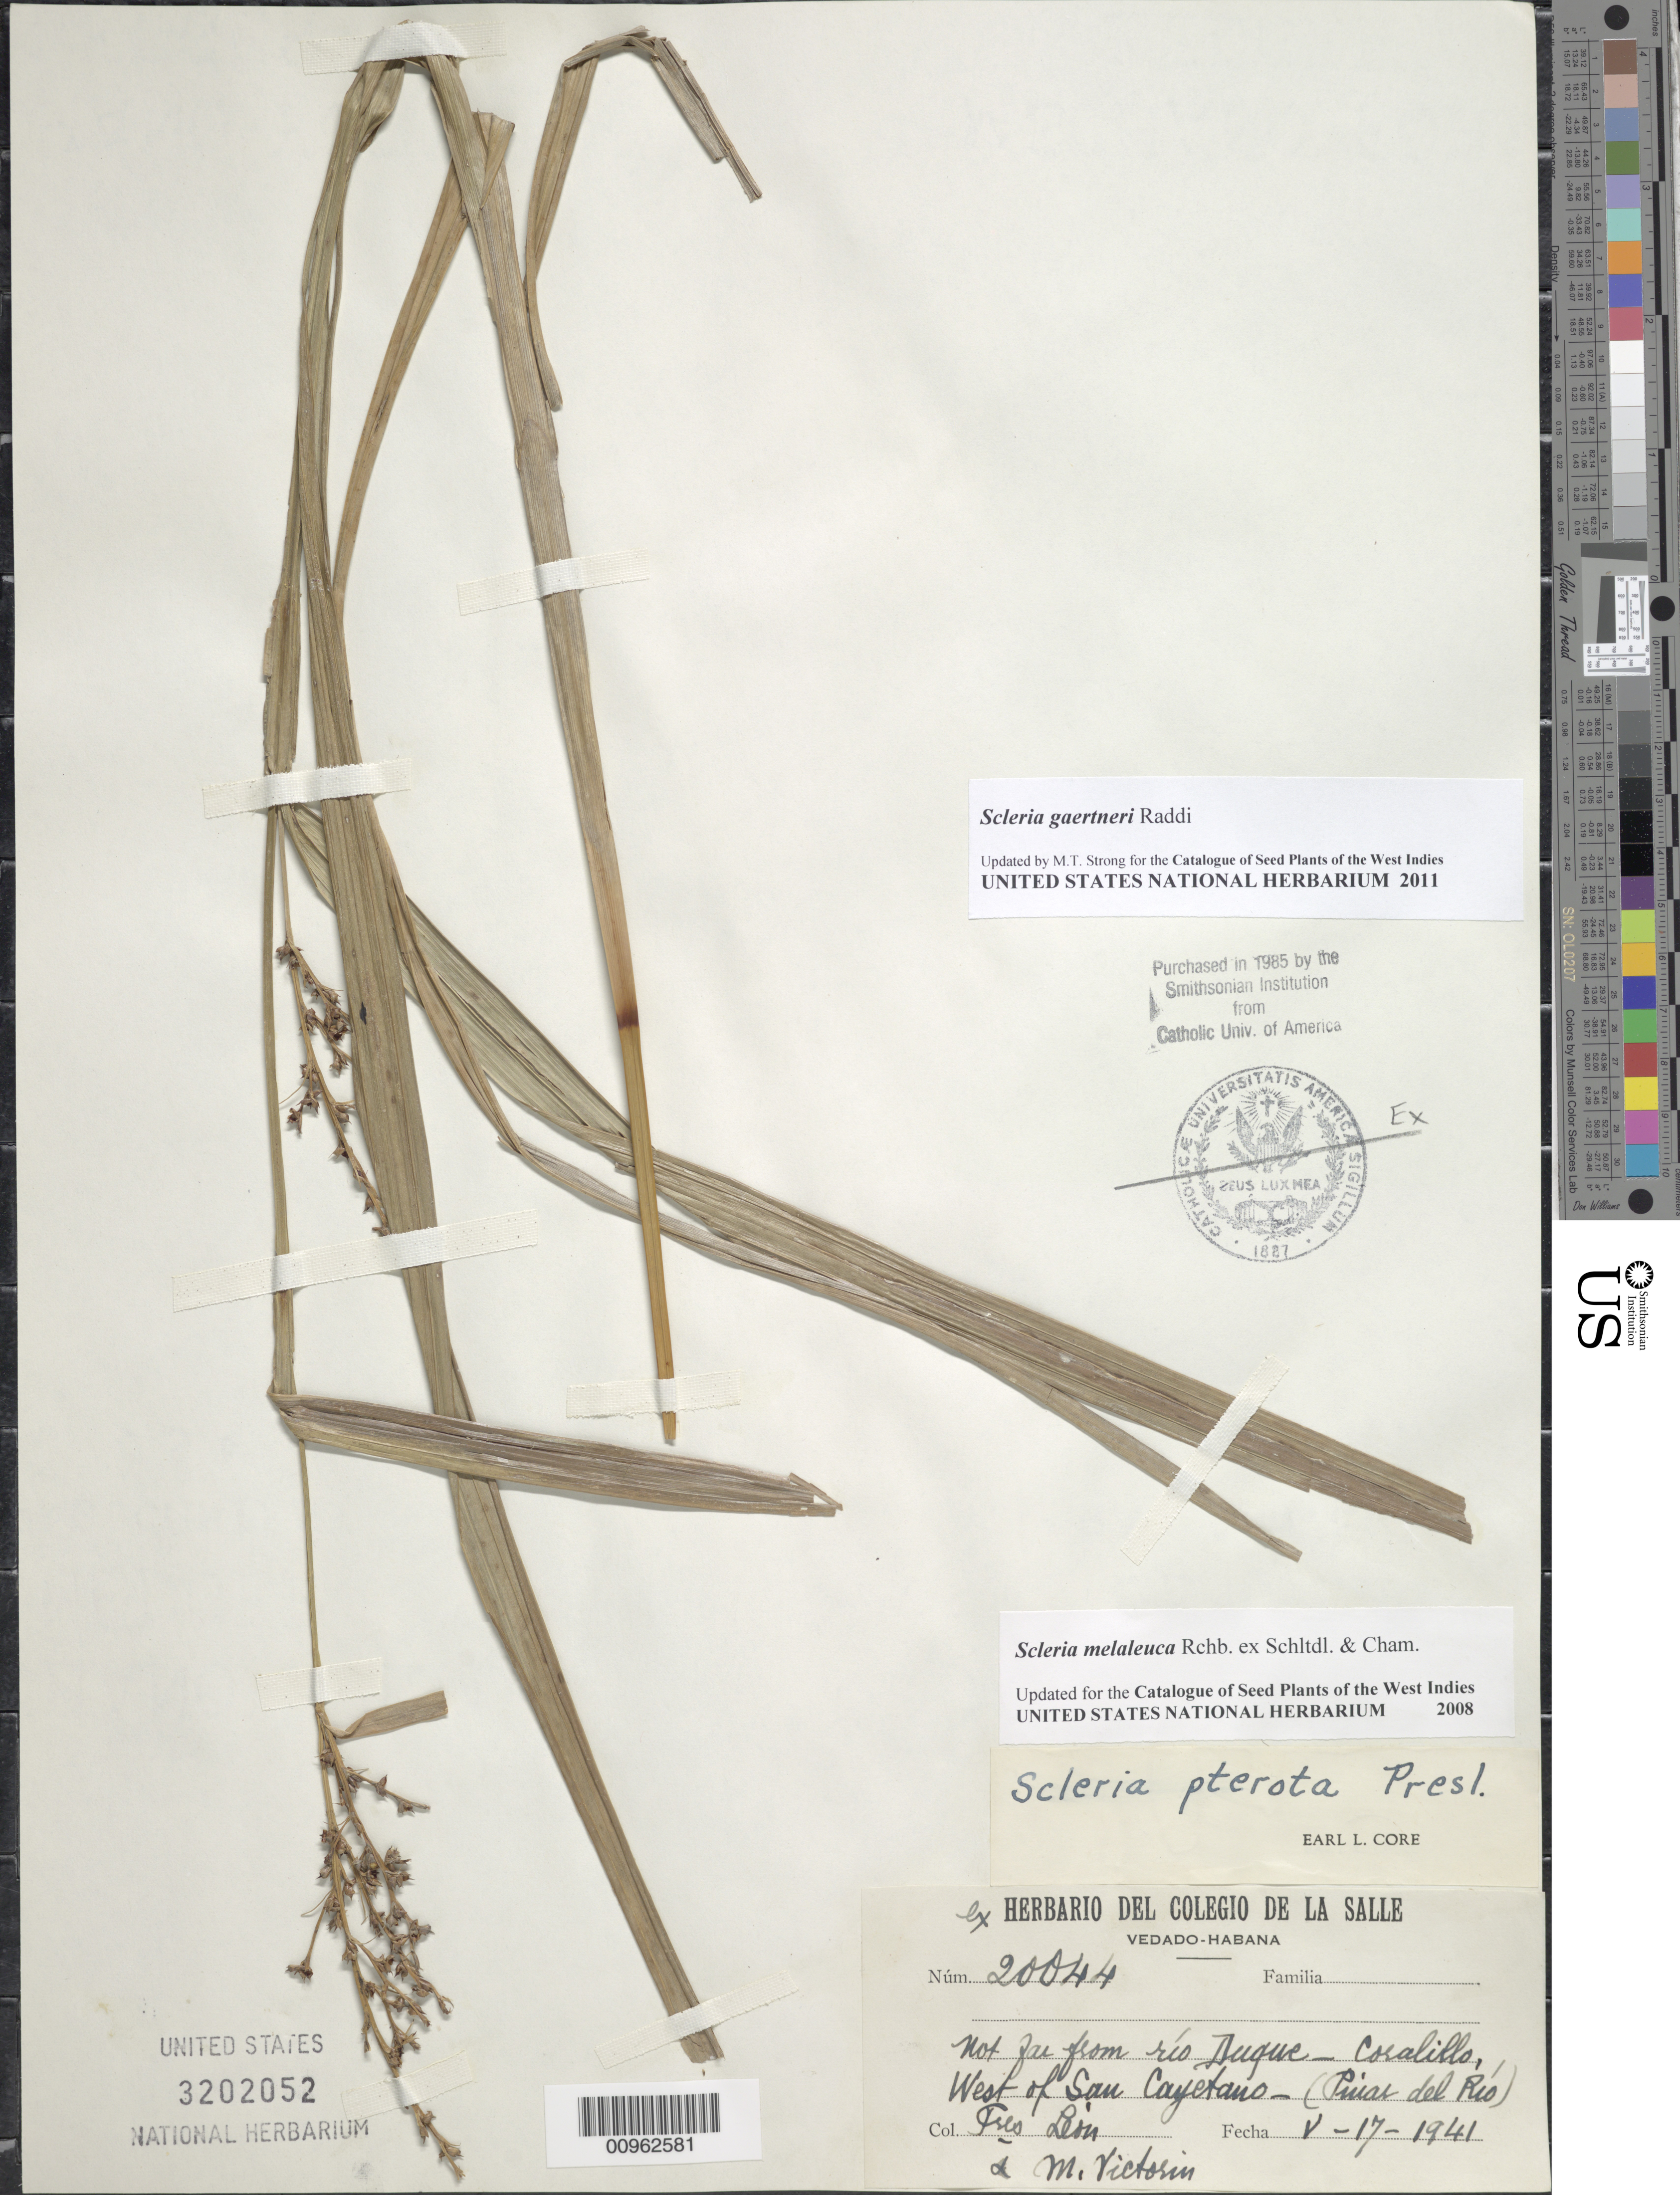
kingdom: Plantae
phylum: Tracheophyta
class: Liliopsida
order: Poales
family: Cyperaceae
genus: Scleria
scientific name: Scleria gaertneri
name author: Raddi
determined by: Strong, M. T., (US), Smithsonian Institution - National Museum of Natural History (UNITED STATES)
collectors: Bro. León & F. Victorin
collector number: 20044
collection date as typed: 17 May 1941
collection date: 1941-05-17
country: Cuba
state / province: Pinar del Rio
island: Cuba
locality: Not far from Río Duque, Coralillo, west of San Cayetano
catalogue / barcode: US 3202052